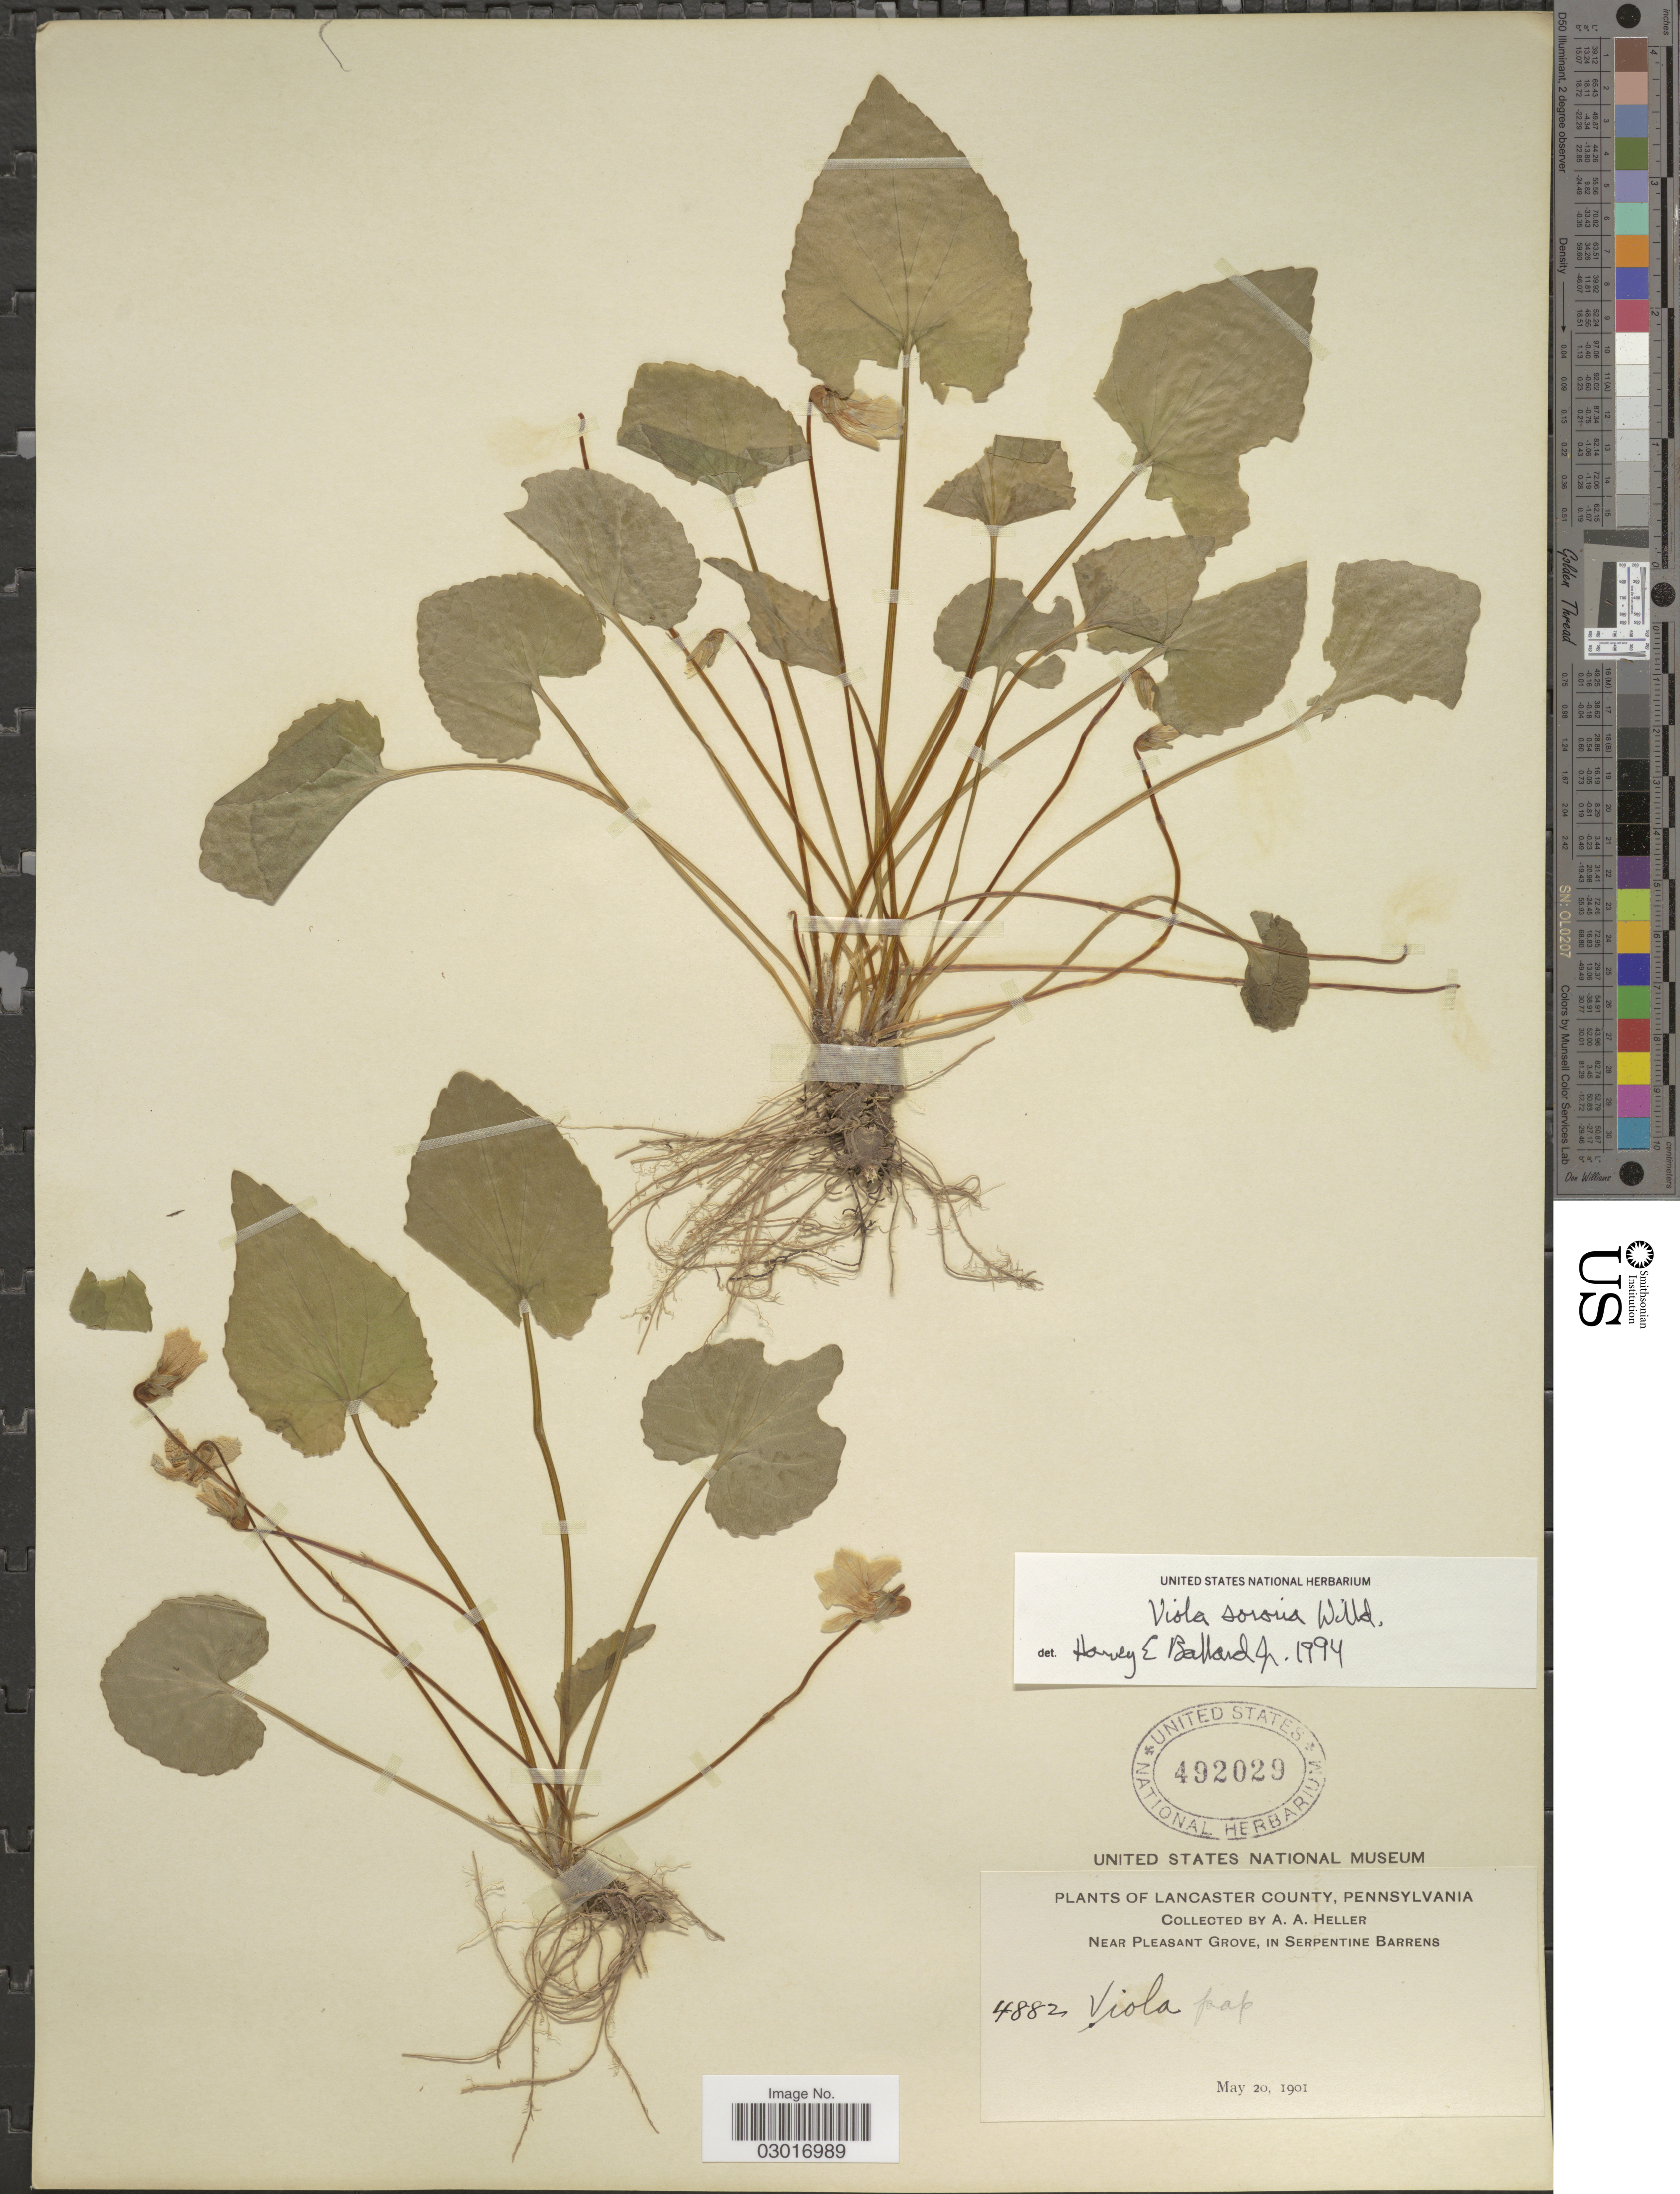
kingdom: Plantae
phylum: Tracheophyta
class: Magnoliopsida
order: Malpighiales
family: Violaceae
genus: Viola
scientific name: Viola sororia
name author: Willd.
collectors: A. A. Heller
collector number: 4882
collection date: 1901-05-20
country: United States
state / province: Pennsylvania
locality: Lancaster County, Near Pleasant Grove, in Serpentine Barrens.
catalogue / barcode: US 492029